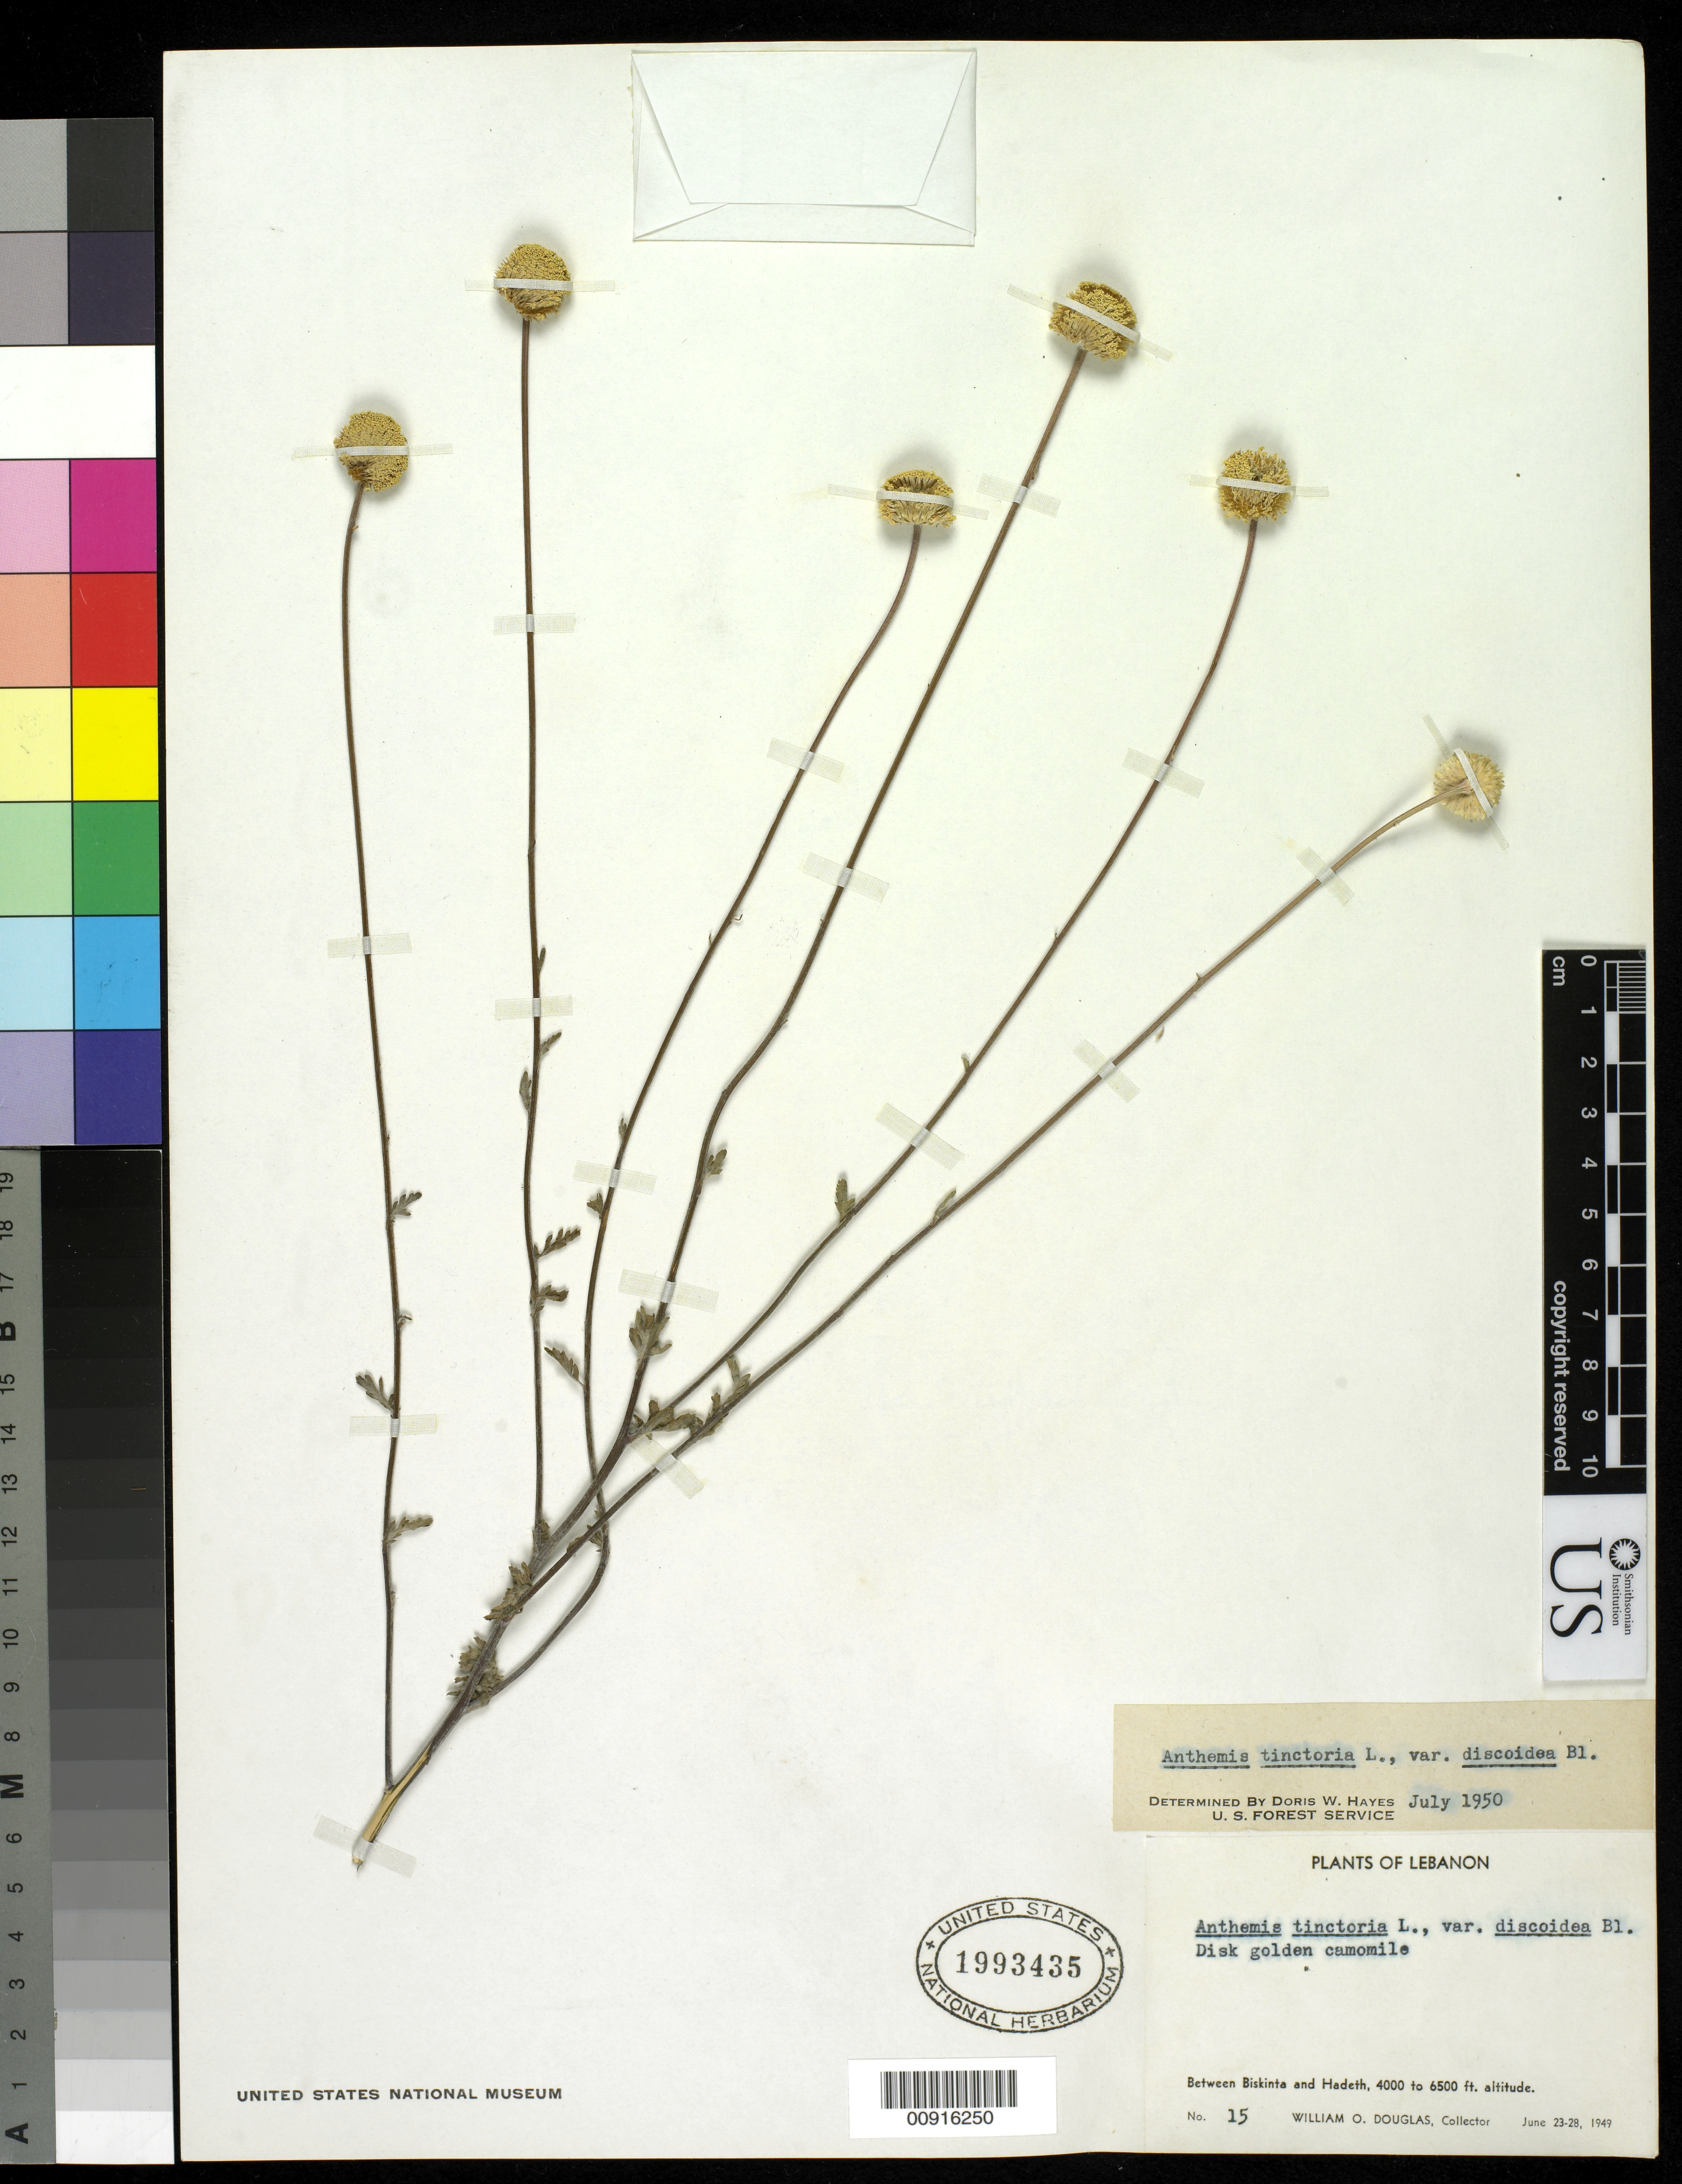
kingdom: Plantae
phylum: Tracheophyta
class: Magnoliopsida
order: Asterales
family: Asteraceae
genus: Anthemis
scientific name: Anthemis tinctoria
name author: L.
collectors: W. Douglas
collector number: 15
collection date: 1949-06-23/1949-06-28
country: Lebanon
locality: Between Biskinta and Hadeth 4000 - 6500 ft alt.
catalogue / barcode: US 1993435